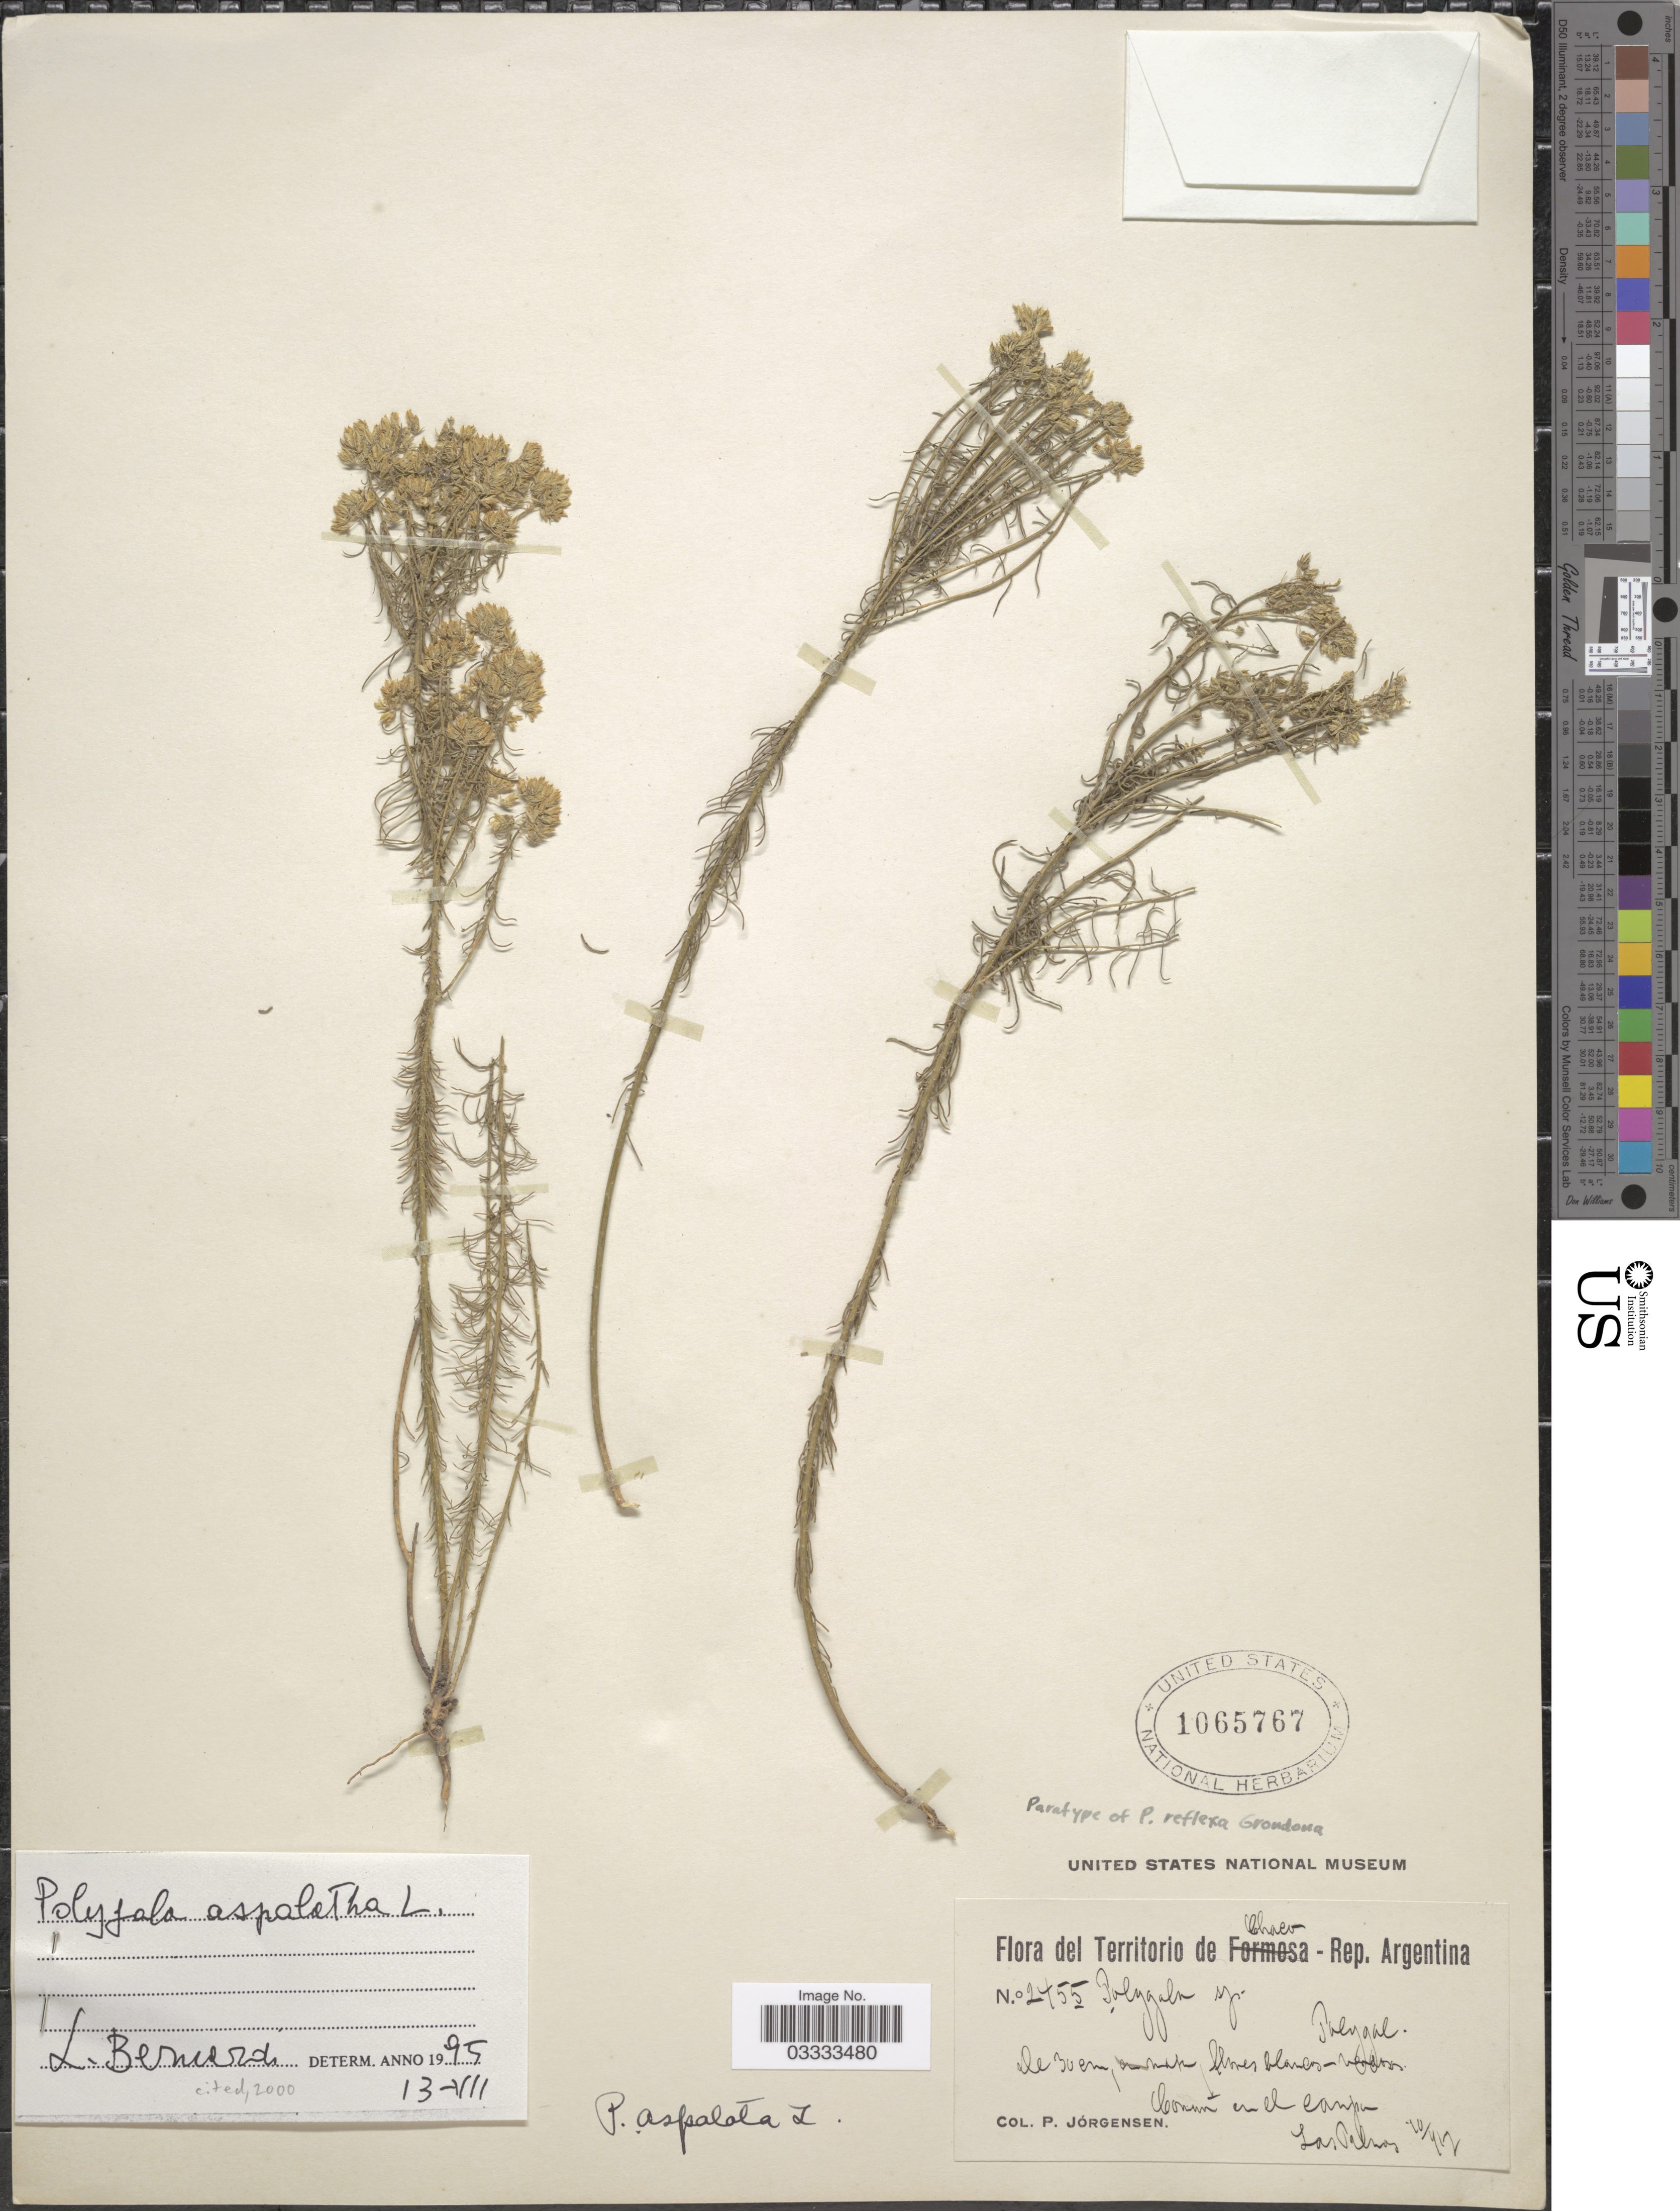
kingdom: Plantae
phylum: Tracheophyta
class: Magnoliopsida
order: Fabales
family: Polygalaceae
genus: Polygala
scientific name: Polygala aspalata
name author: L.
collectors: P. Jörgensen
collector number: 2455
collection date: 1912-10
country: Argentina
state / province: Chaco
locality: Territorio de Chaco- Rep. Argentina. Comun en el campo Las Palmas.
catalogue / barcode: US 1065767